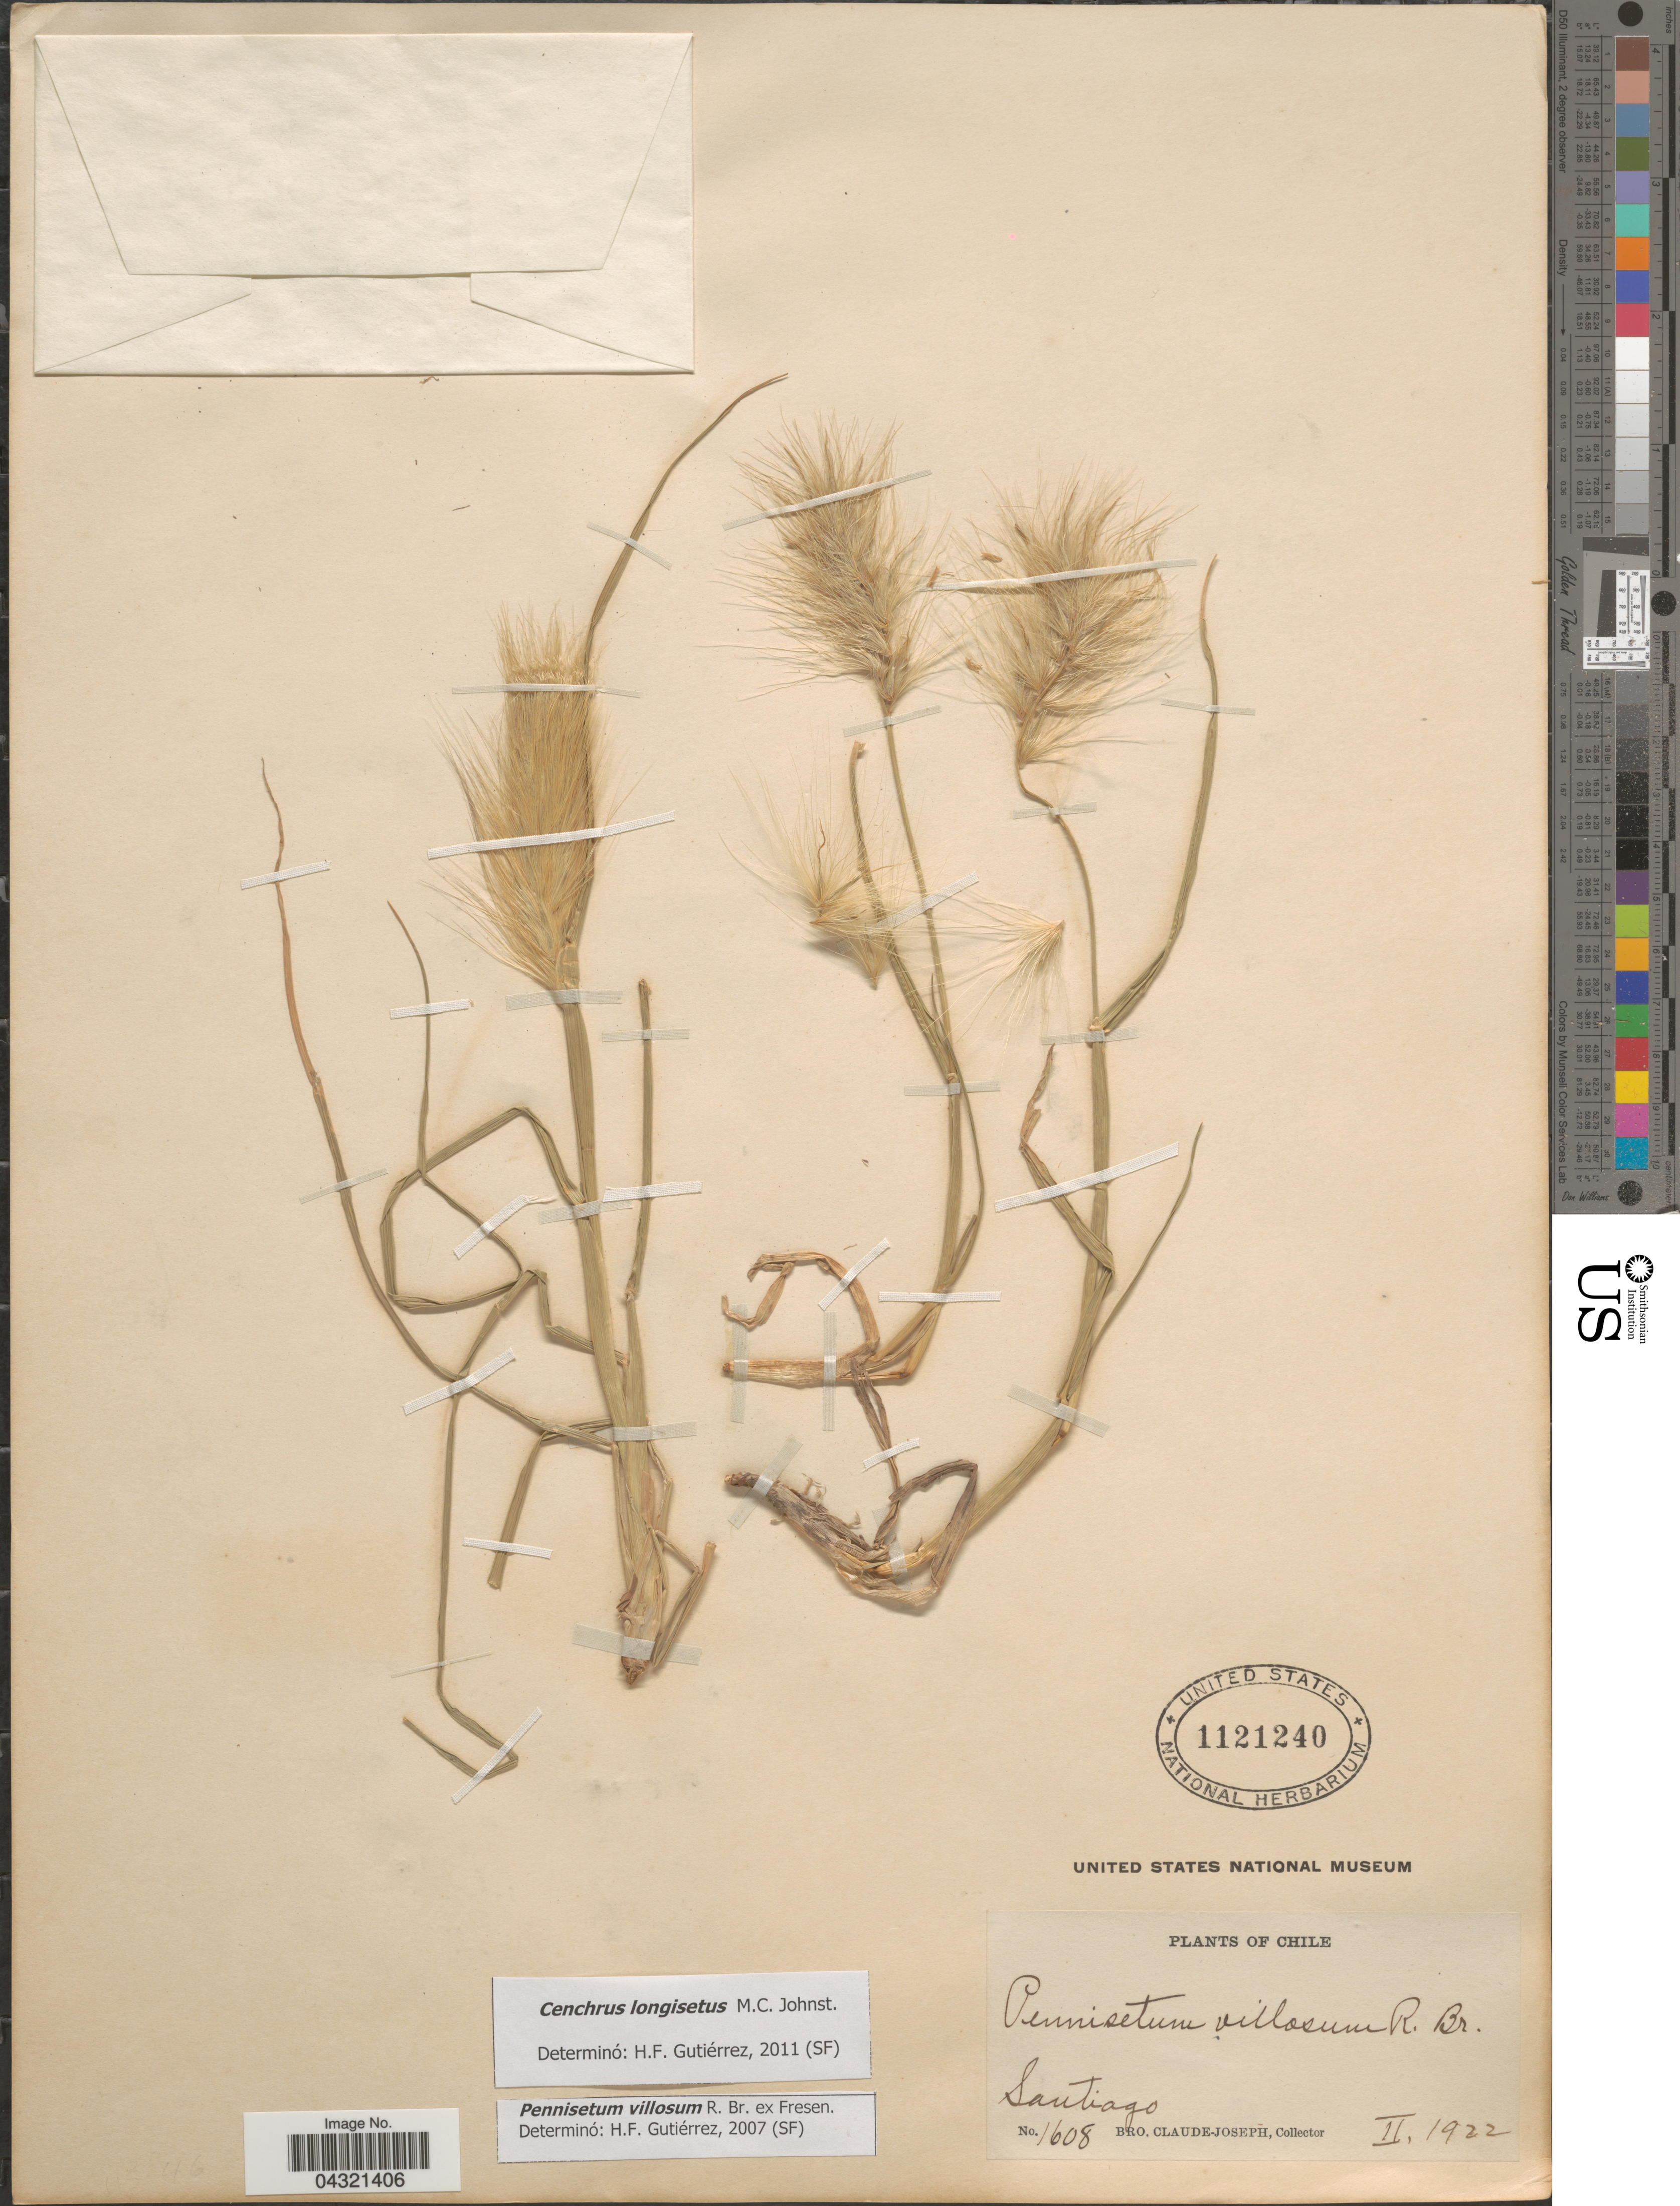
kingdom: Plantae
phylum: Tracheophyta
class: Liliopsida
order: Poales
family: Poaceae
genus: Cenchrus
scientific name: Cenchrus latifolius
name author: (Spreng.) Morrone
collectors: Bro. Claude-Joseph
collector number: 1608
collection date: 1922-02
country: Chile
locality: Santiago.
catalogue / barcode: US 1121240